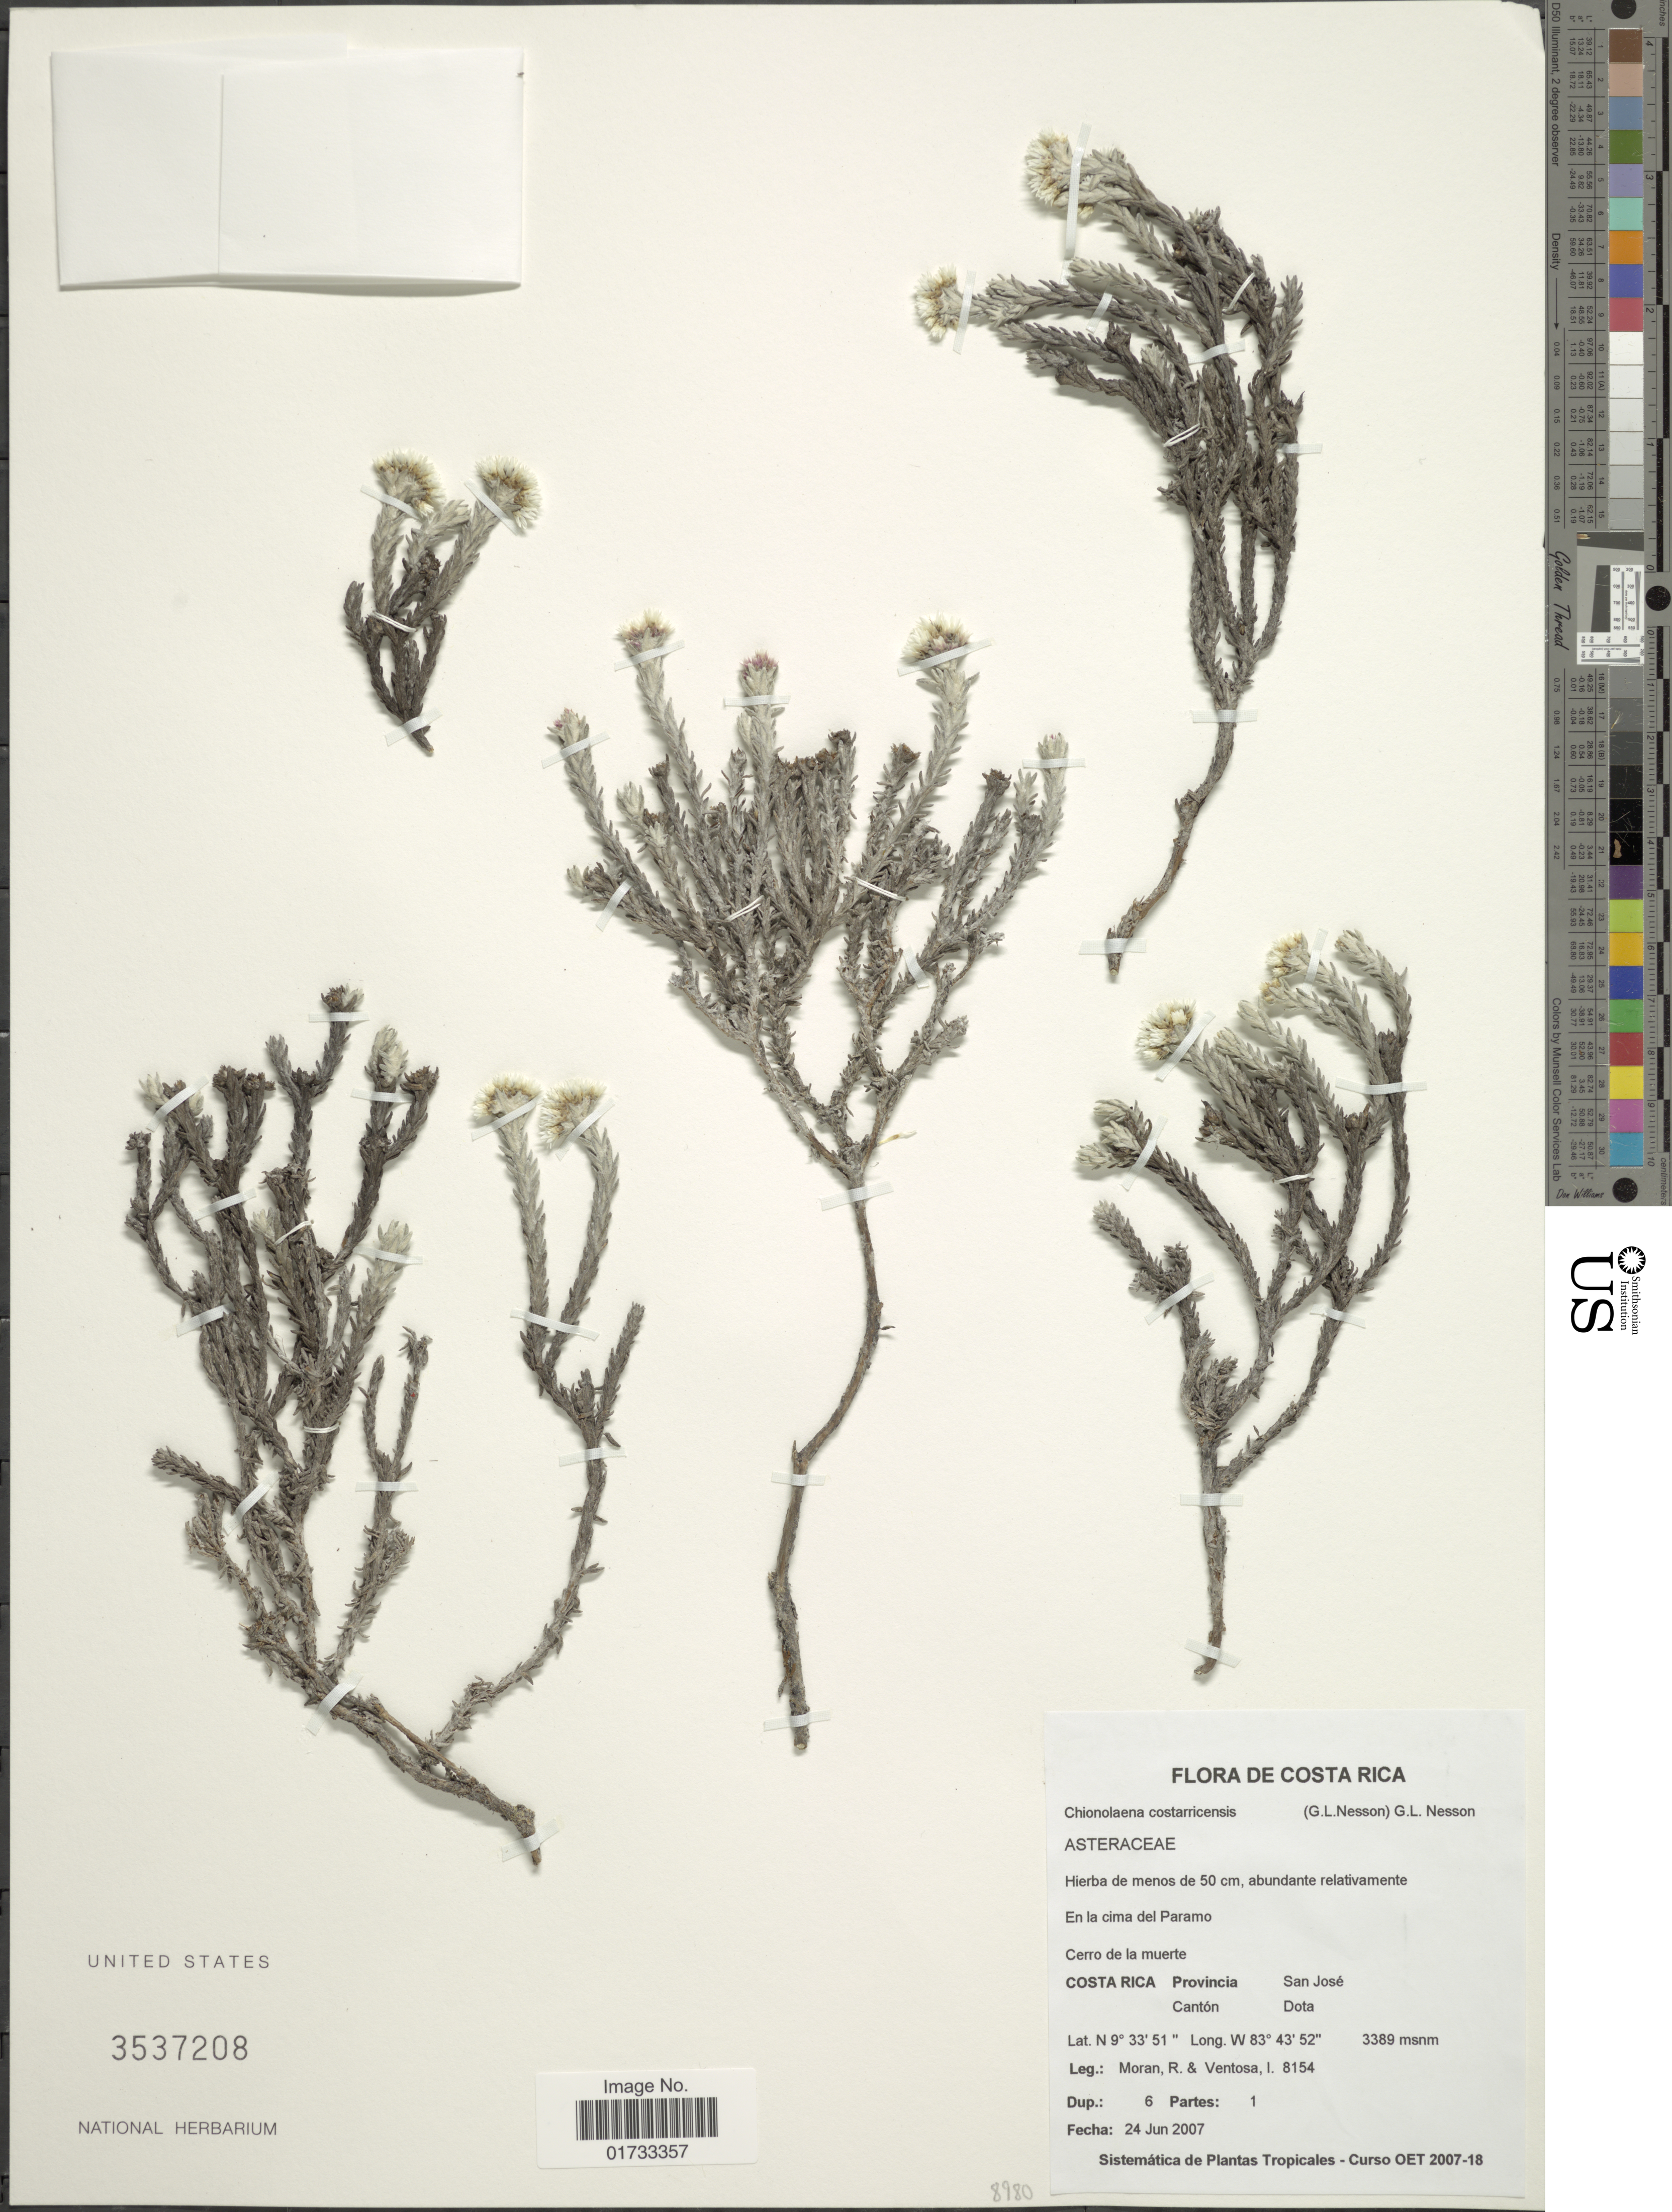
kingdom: Plantae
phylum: Tracheophyta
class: Magnoliopsida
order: Asterales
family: Asteraceae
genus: Chionolaena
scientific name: Chionolaena costaricensis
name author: (G.L. Nesom) G.L. Nesom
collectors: R. Moran & I. Ventosa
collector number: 81454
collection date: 2007-06-24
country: Costa Rica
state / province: San José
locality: En la cima del Paramo, Cerro de la muerte, Cantón Dota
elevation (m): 3389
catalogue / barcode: US 3537208